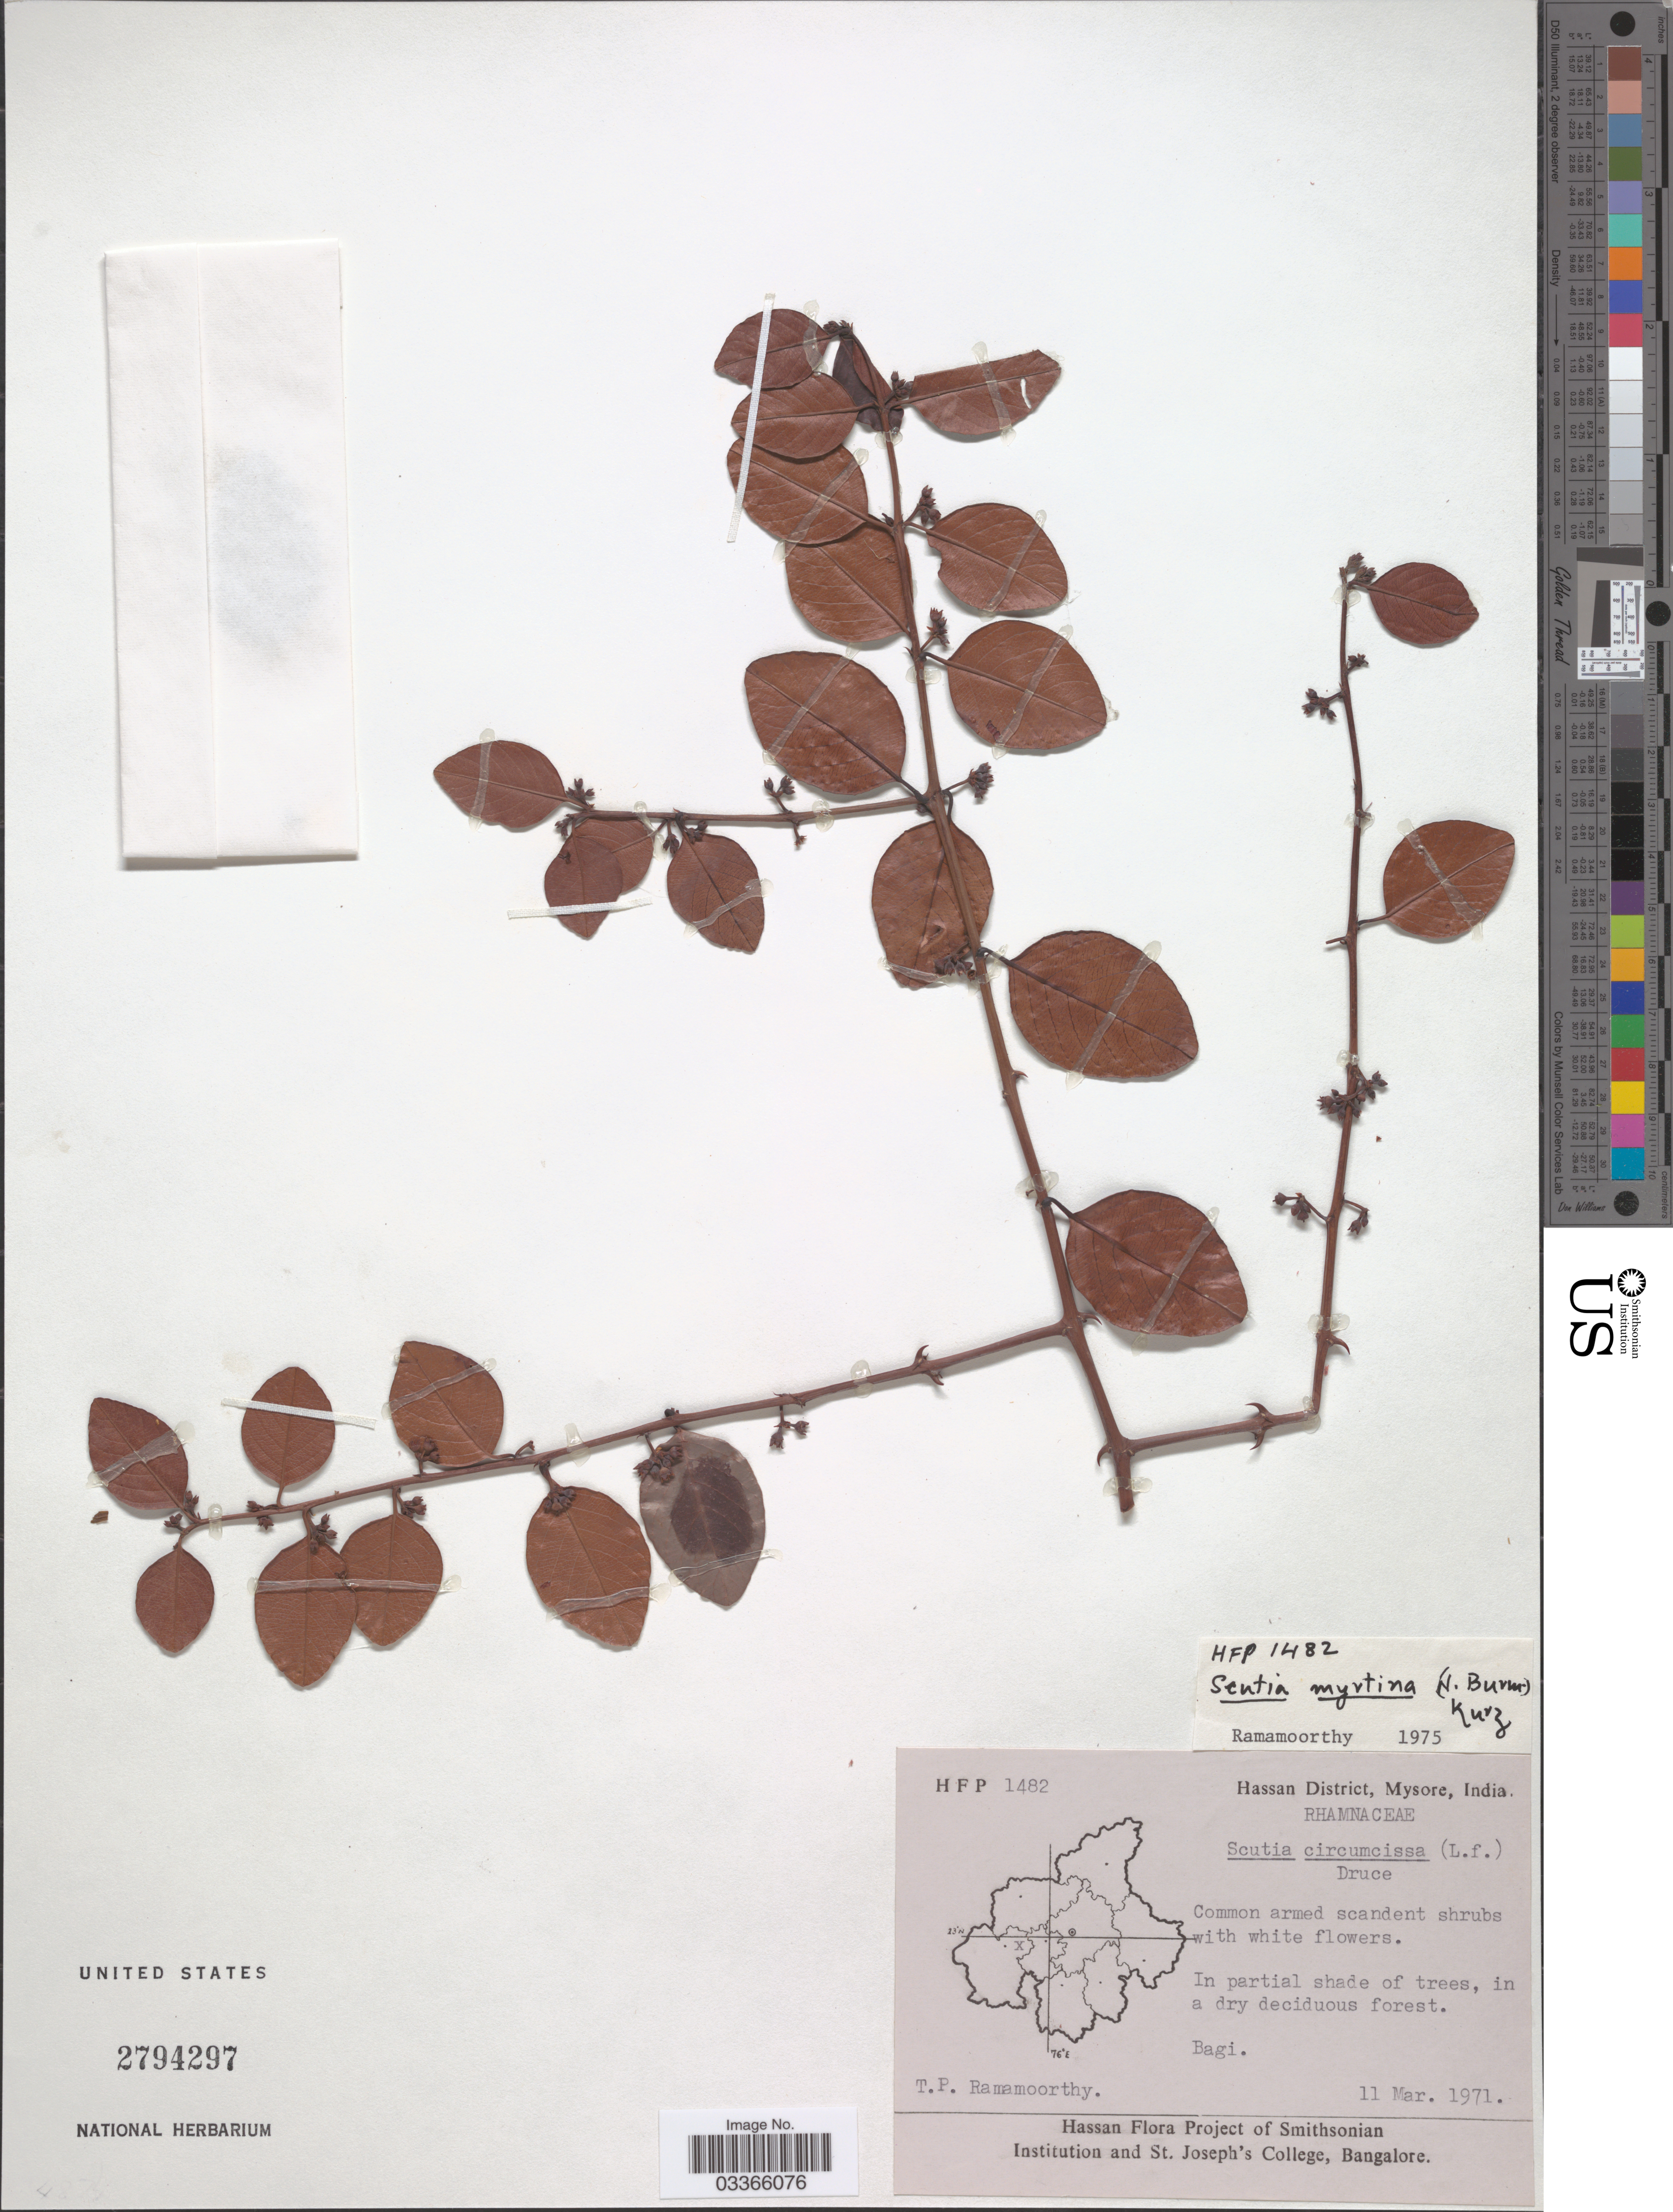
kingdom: Plantae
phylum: Tracheophyta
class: Magnoliopsida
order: Rosales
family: Rhamnaceae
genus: Scutia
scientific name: Scutia myrtina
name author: (Burm. f.) Kurz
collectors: T. P. Ramamoorthy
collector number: HFP1482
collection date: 1971-03-11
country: India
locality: Hassan District, Mysore, Bagi.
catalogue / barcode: US 2794297